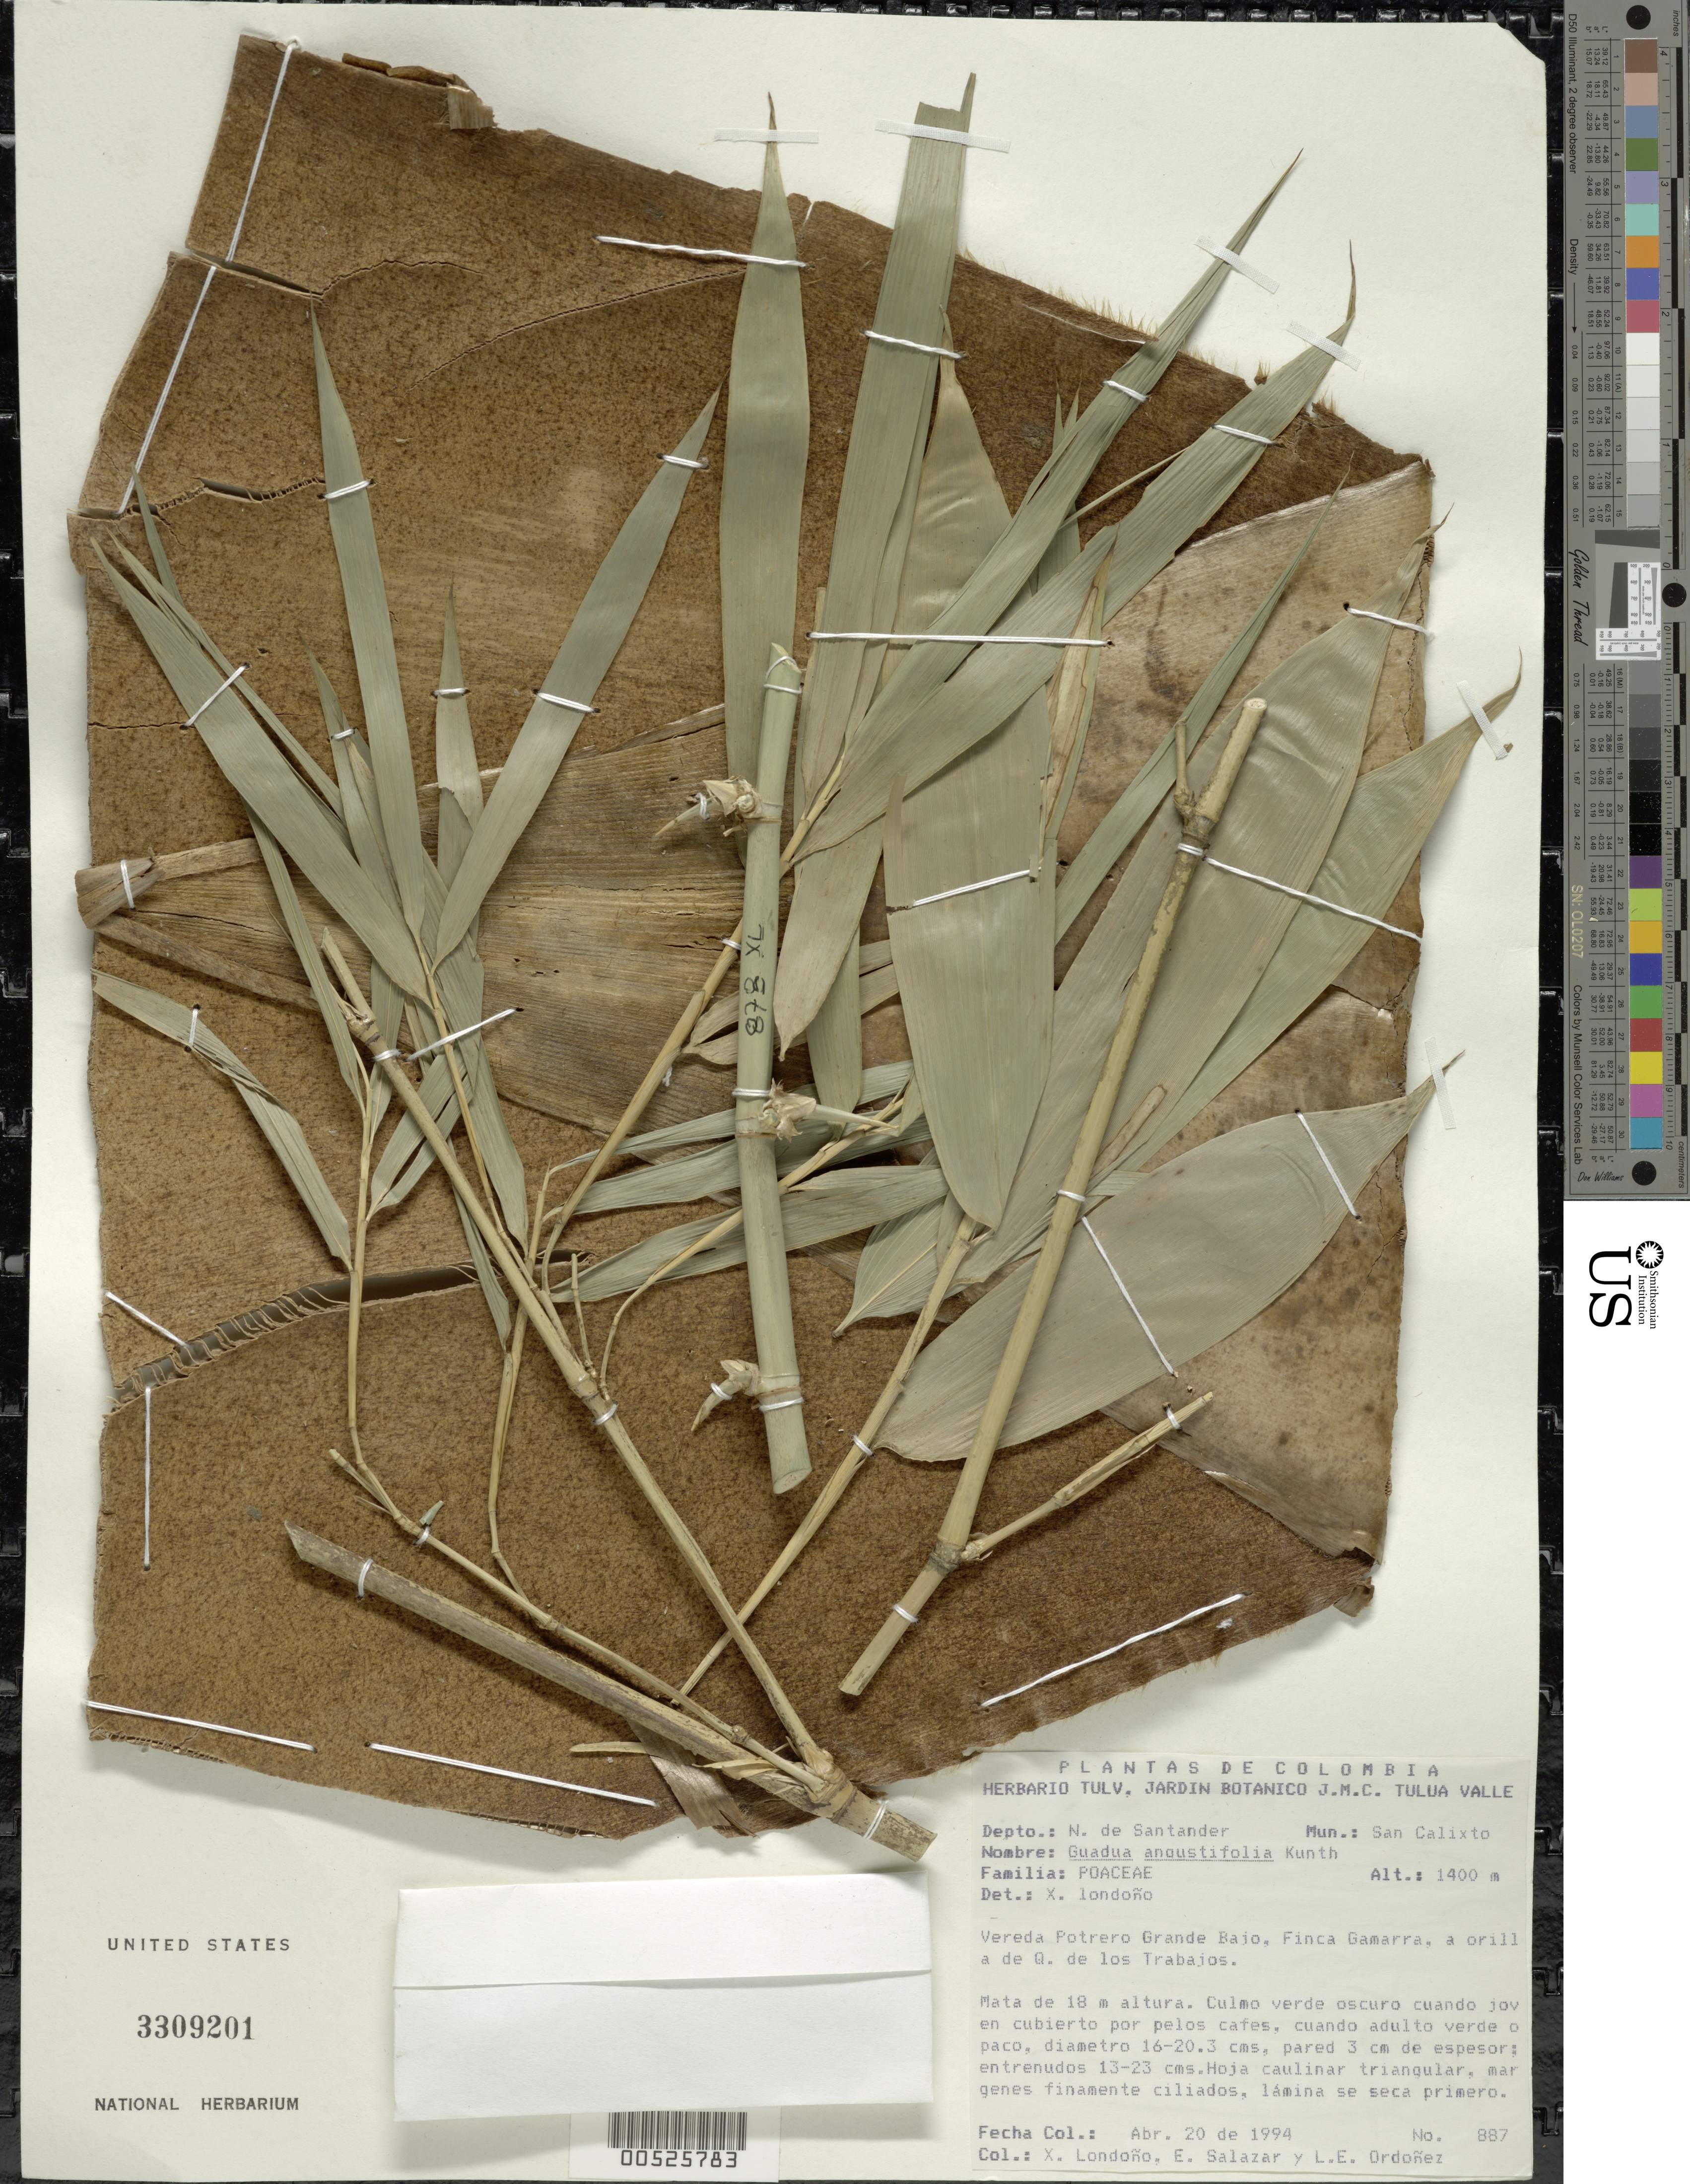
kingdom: Plantae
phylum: Tracheophyta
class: Liliopsida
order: Poales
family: Poaceae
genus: Guadua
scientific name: Guadua angustifolia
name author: Kunth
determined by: Londoño, X., (TULV), Jardin Botanico "Juan Maria Cespedes"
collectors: X. Londoño, E. Salazar & L. Ordonez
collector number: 887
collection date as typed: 20 Apr 1994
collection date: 1994-04-20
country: Colombia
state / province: Norte de Santander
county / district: San Calixto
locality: Vereda potrero Grande Bajo, Finca Gamarra, a Orila de q. de los Trabajos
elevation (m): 1400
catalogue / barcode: US 3309201